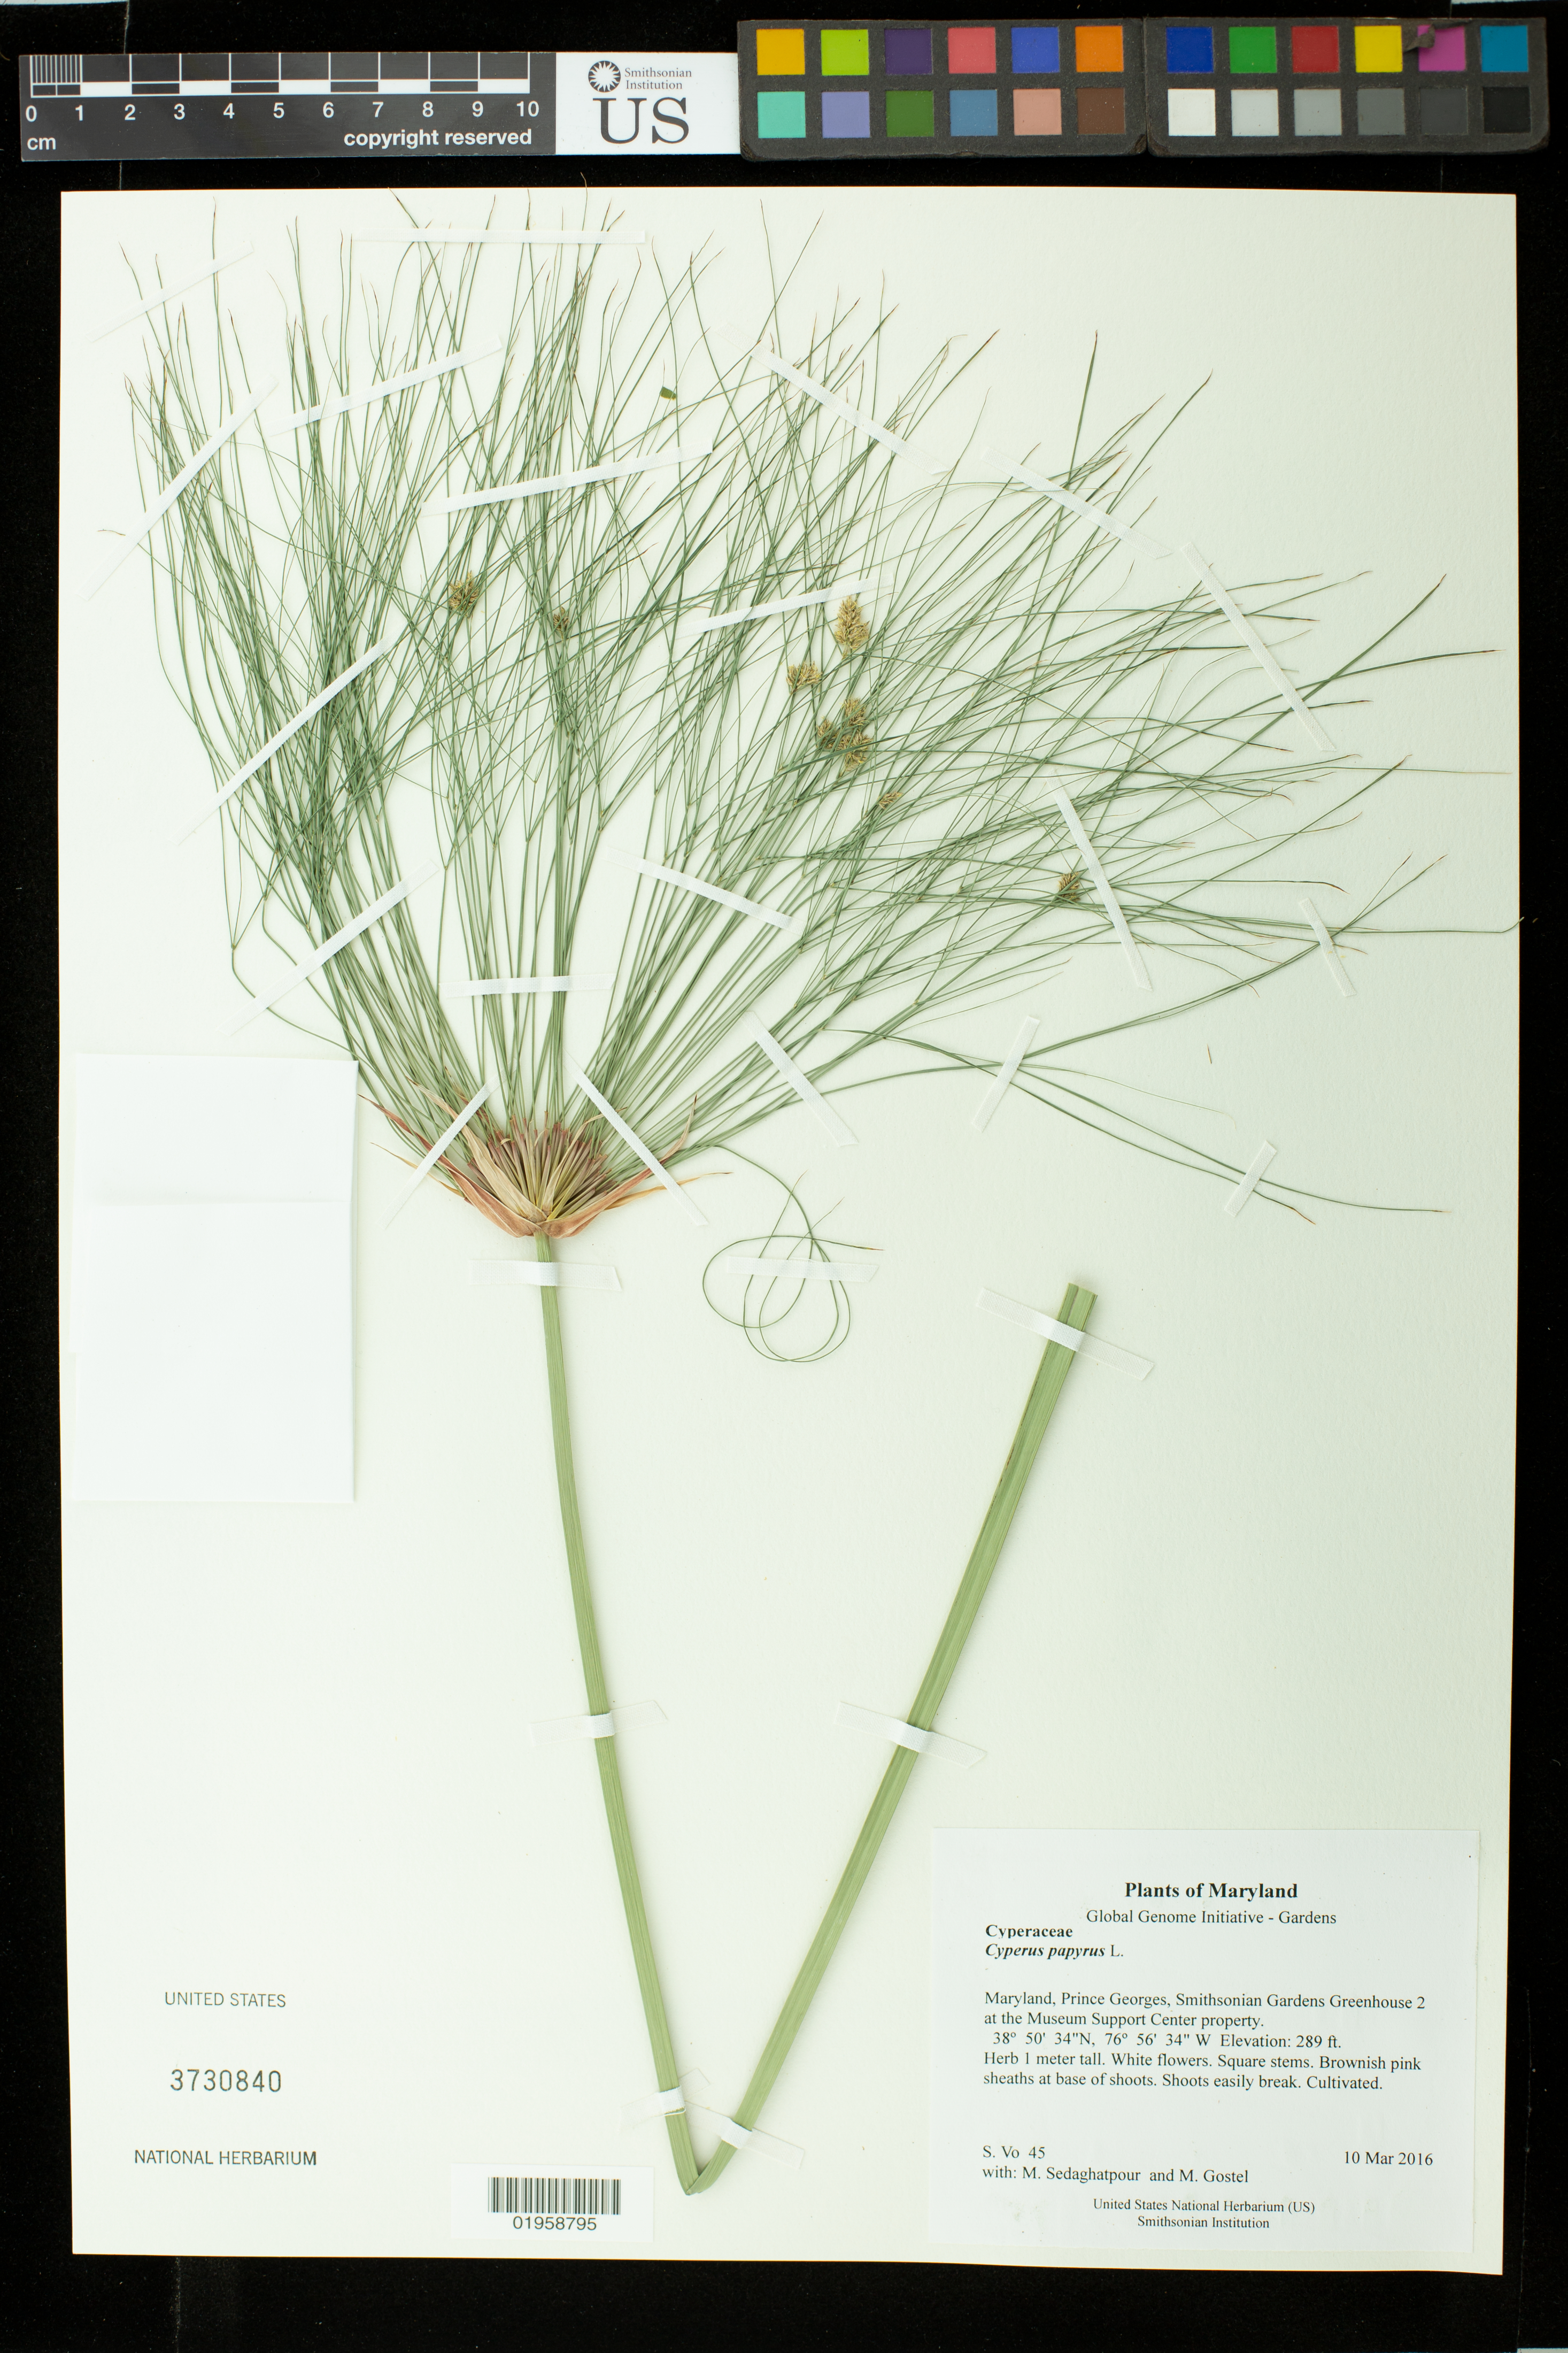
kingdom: Plantae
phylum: Tracheophyta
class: Liliopsida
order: Poales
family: Cyperaceae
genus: Cyperus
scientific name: Cyperus papyrus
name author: L.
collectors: S. Vo, M. Sedaghatpour & M. R. Gostel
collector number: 45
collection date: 2016-03-10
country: United States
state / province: Maryland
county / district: Prince George's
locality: Smithsonian Gardens Greenhouse 2 at the Museum Support Center property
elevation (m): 88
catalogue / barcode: US 3730840